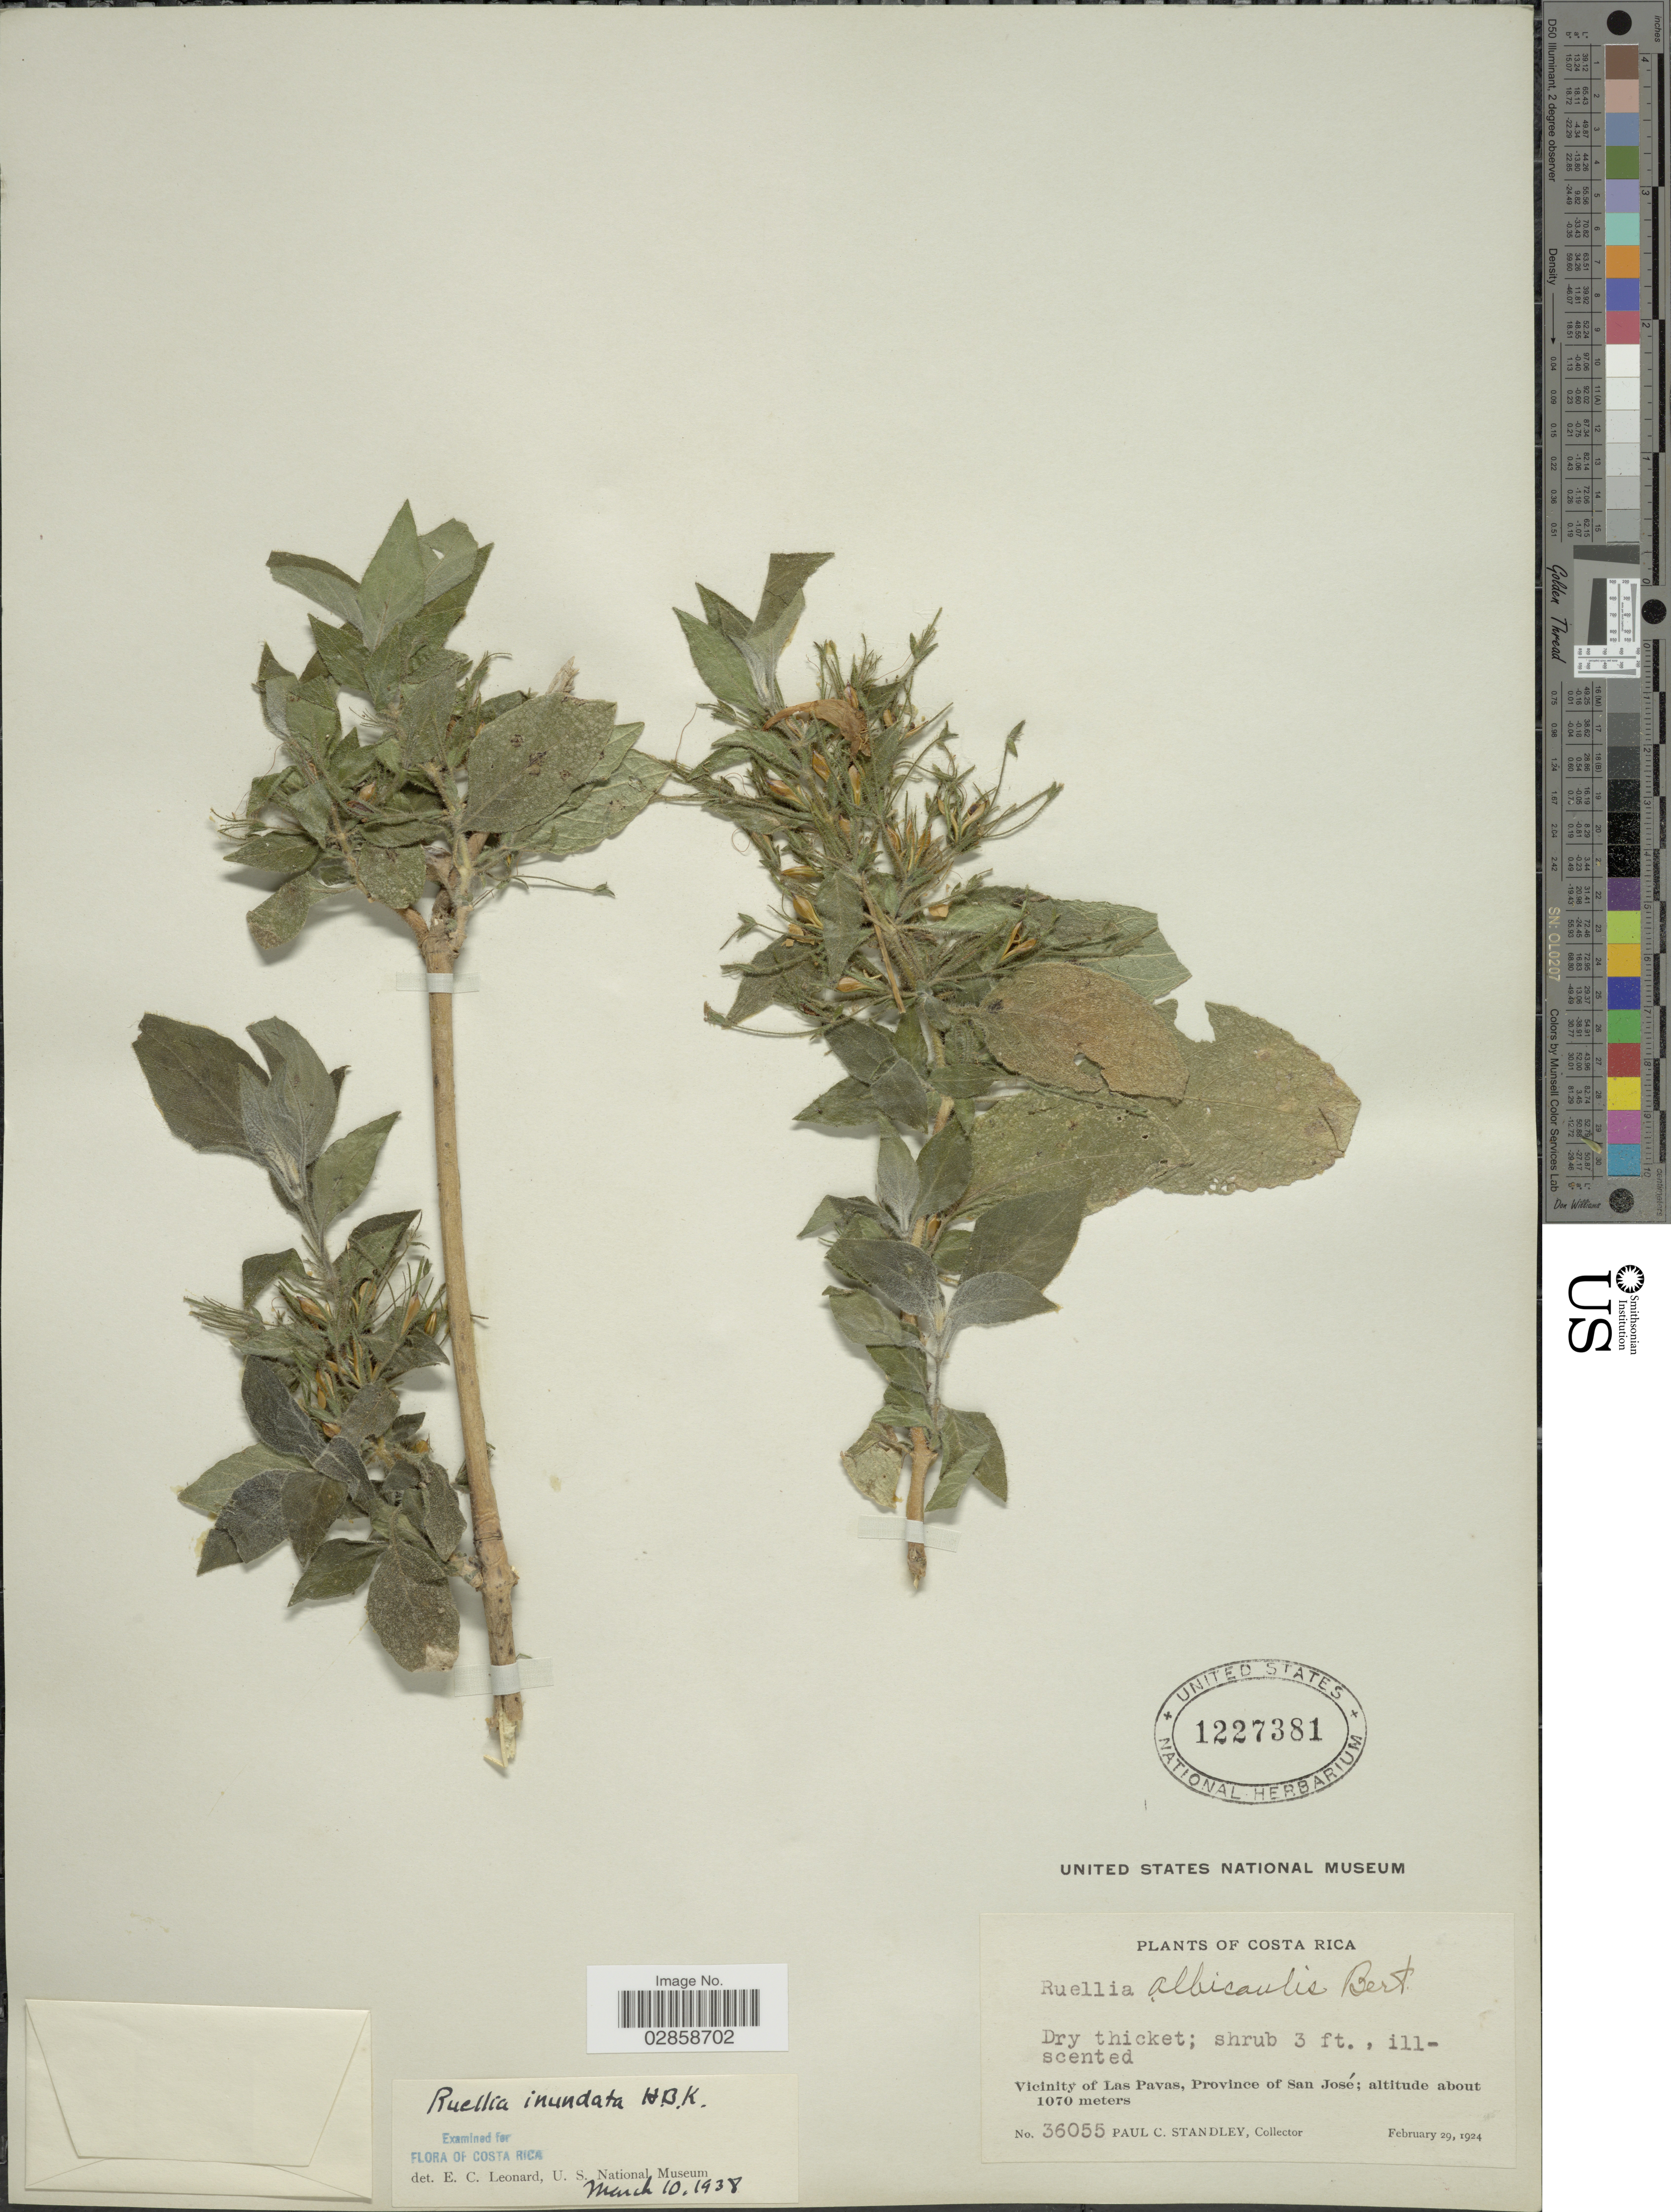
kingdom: Plantae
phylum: Tracheophyta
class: Magnoliopsida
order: Lamiales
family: Acanthaceae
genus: Ruellia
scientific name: Ruellia inundata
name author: Kunth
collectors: P. C. Standley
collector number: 36055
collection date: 1924-02-29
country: Costa Rica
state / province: San José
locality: Vicinity of Las Pavas.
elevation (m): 1070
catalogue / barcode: US 1227381